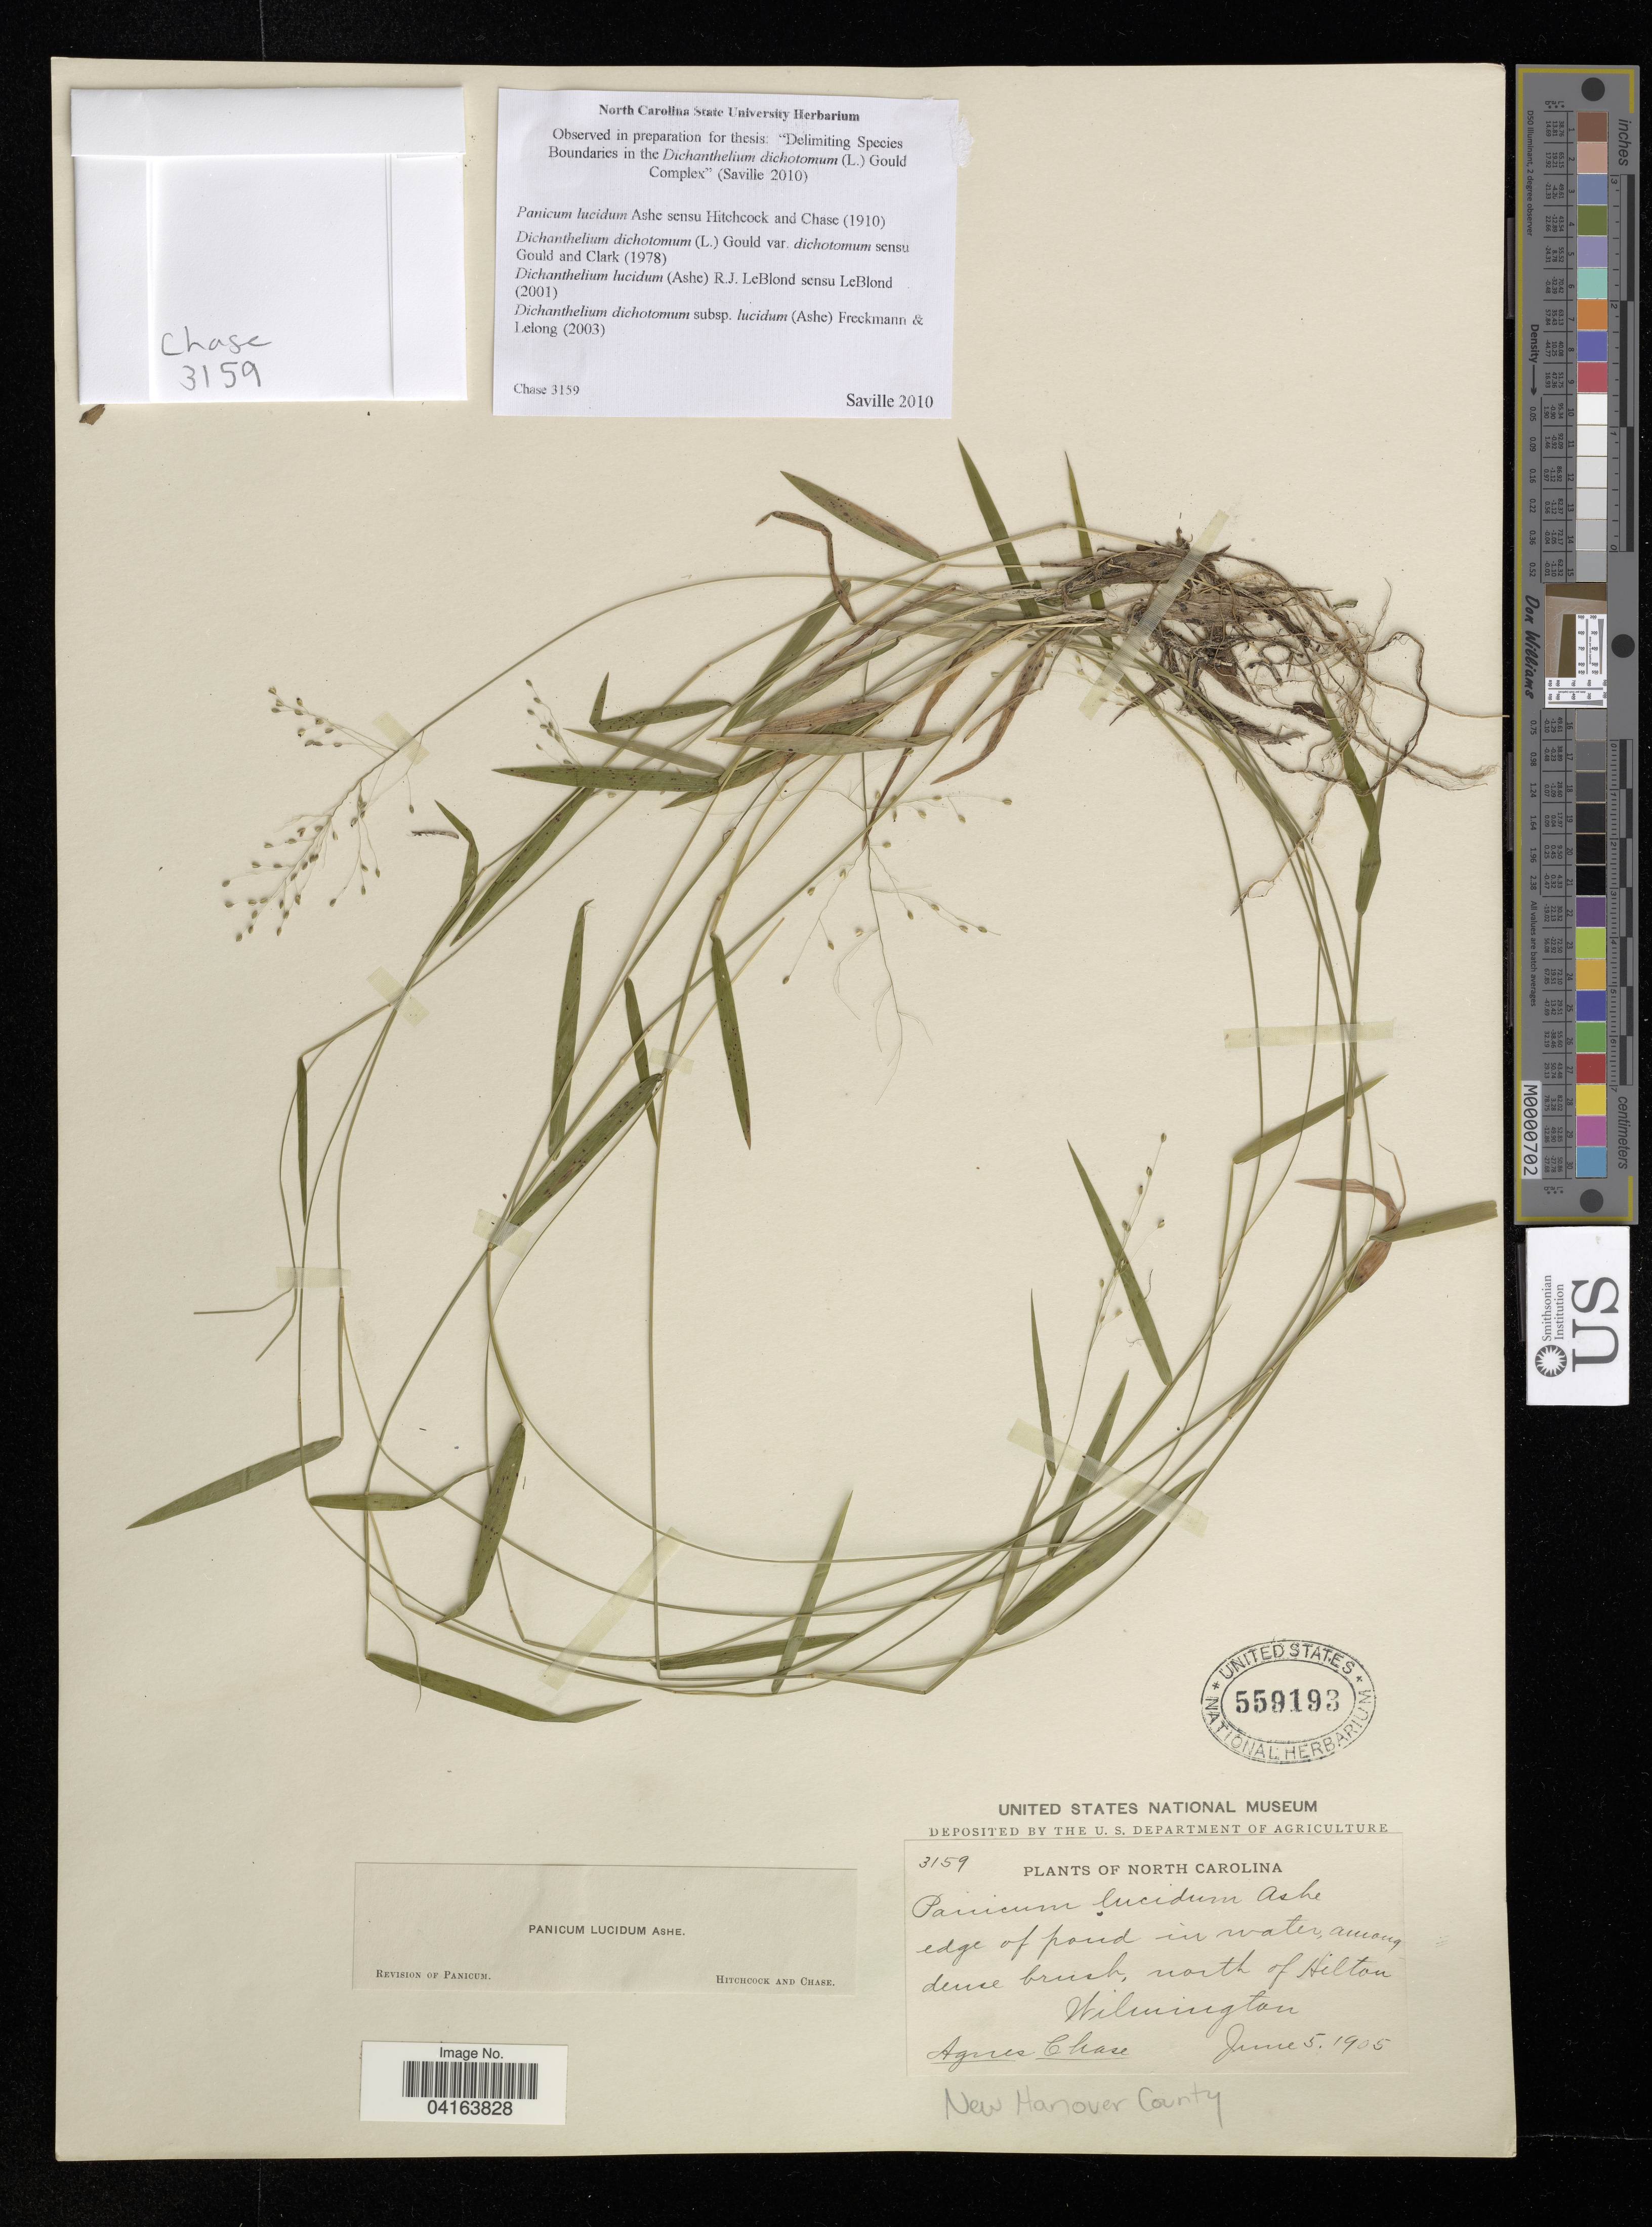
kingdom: Plantae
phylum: Tracheophyta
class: Liliopsida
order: Poales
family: Poaceae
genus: Dichanthelium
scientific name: Dichanthelium dichotomum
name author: (L.) Gould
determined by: Saville, A. C., (NCSC), North Carolina State University (UNITED STATES)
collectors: A. Chase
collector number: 3159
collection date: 1905-06-05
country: United States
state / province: North Carolina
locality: Edge of pond in water, among dense brush, north of Hilton Wilmongton. New Hanover County.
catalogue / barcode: US 559193